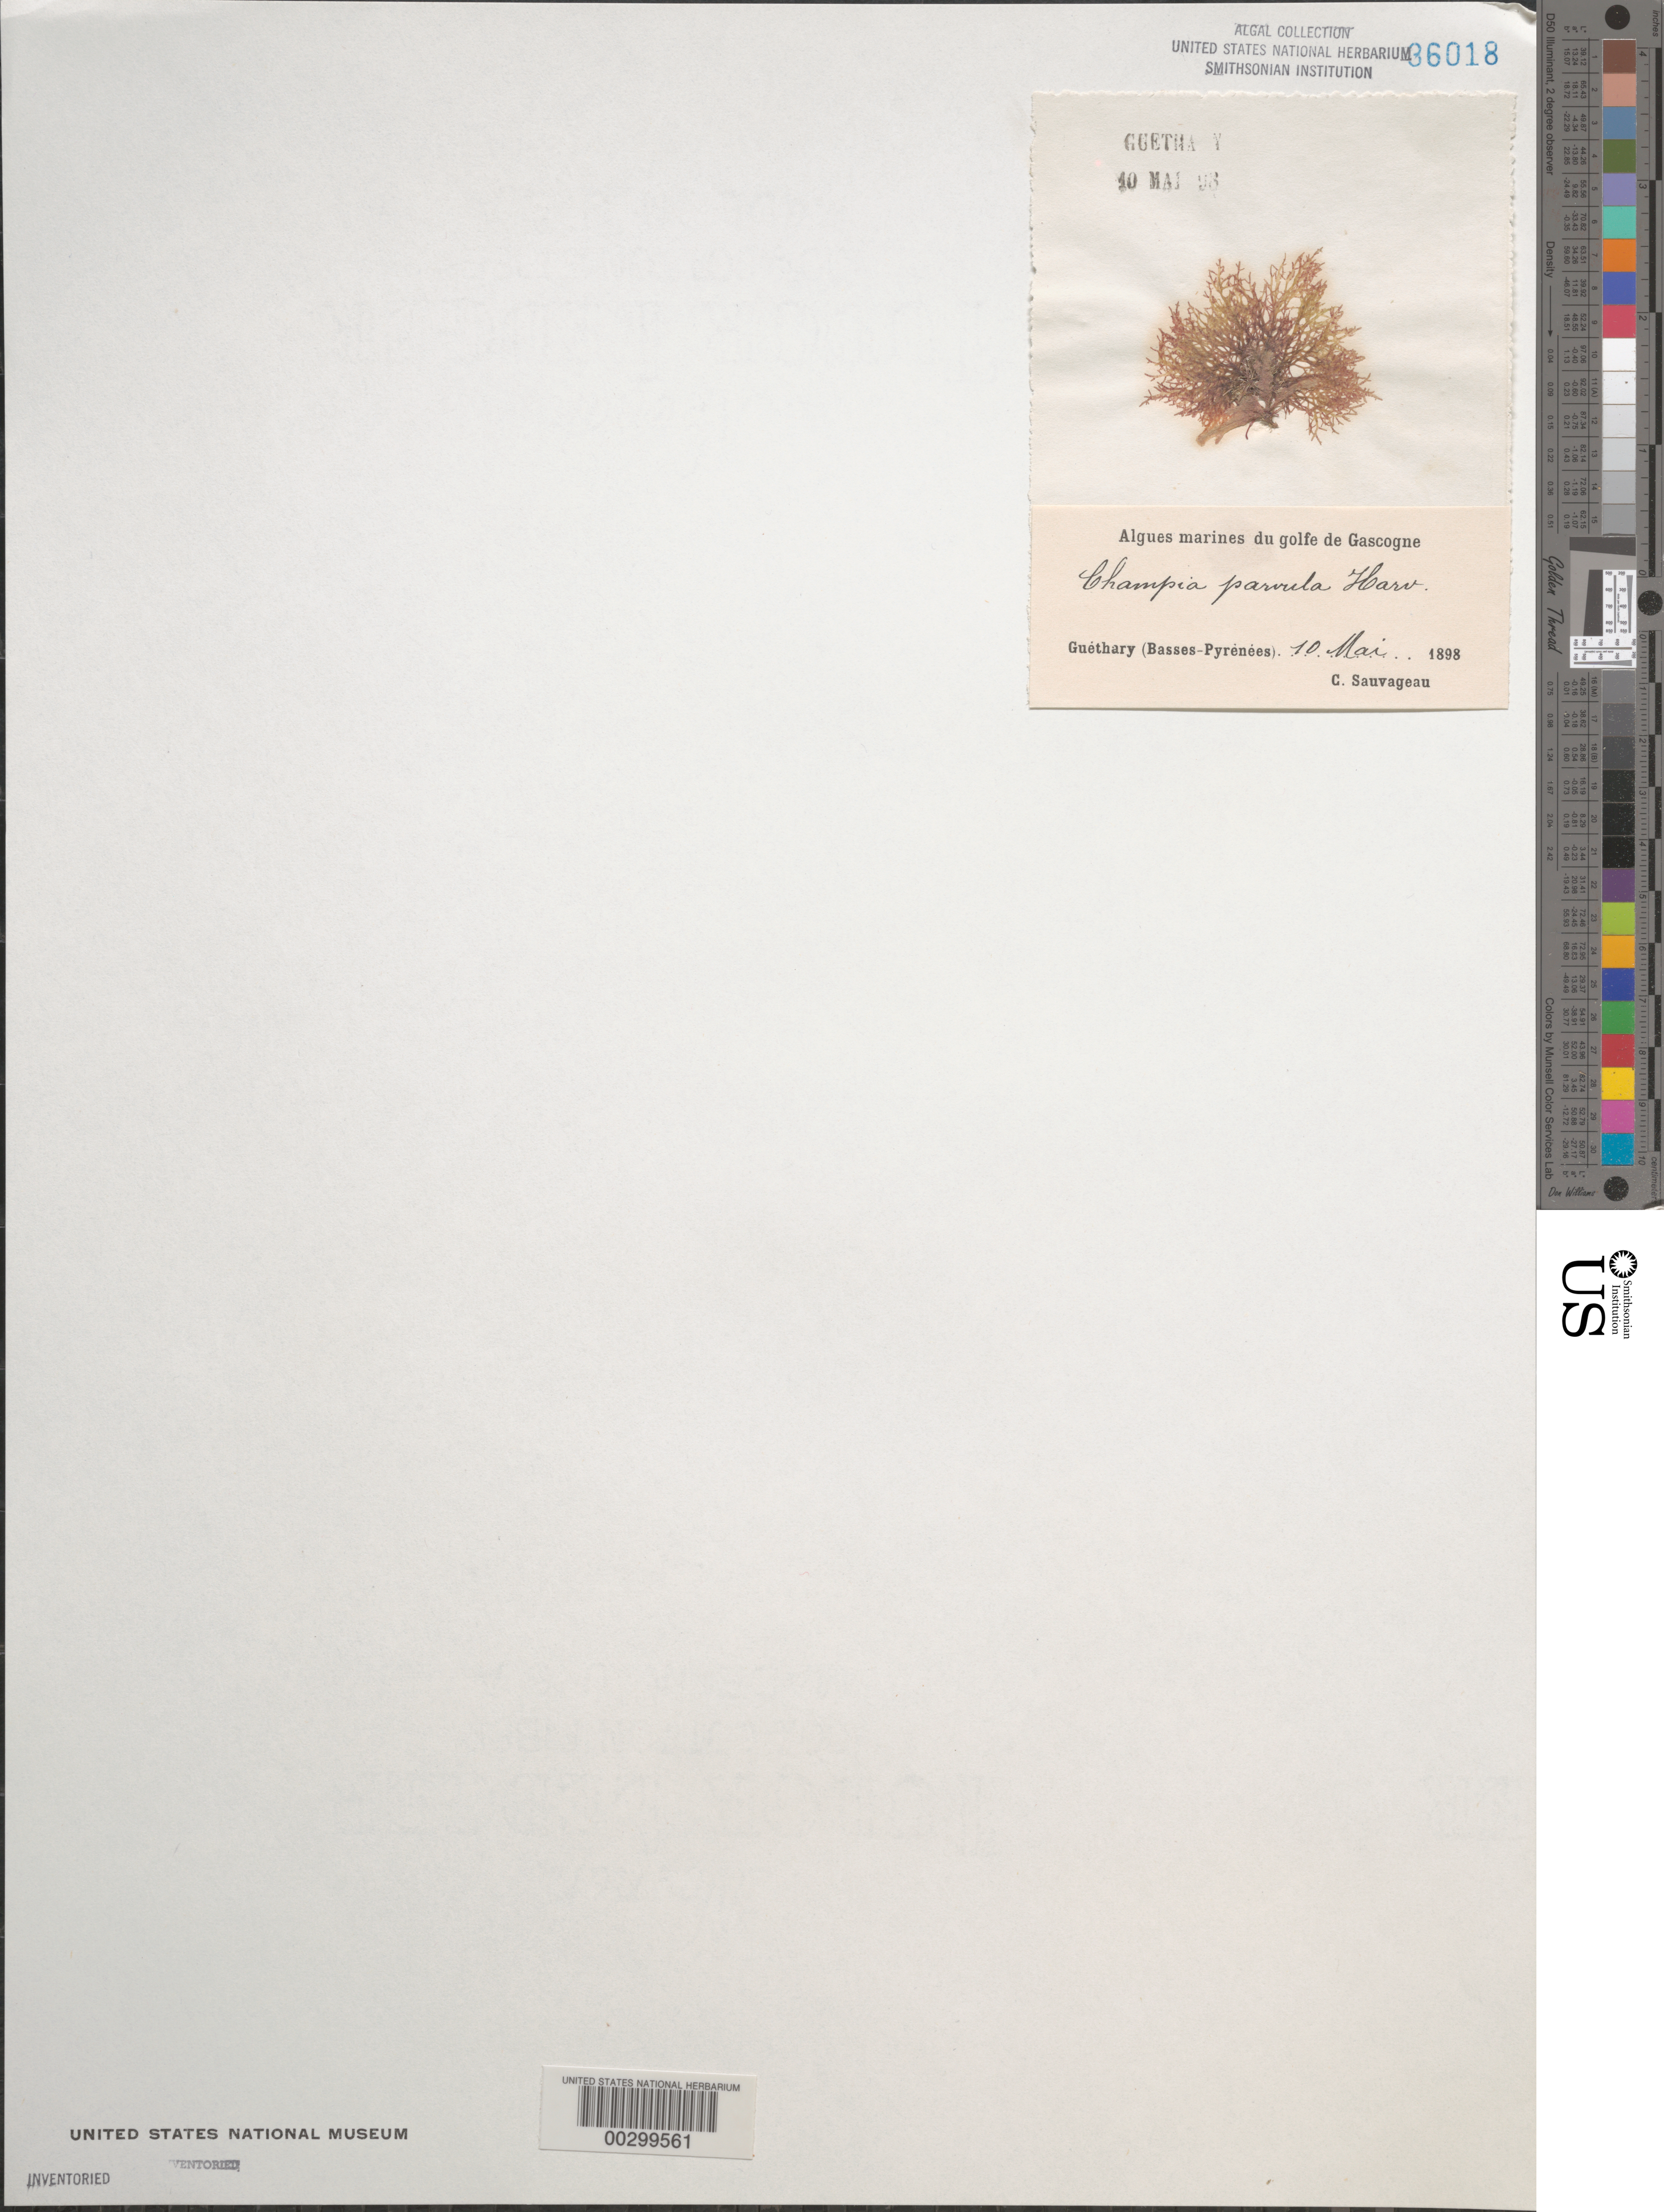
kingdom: Plantae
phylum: Rhodophyta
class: Florideophyceae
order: Rhodymeniales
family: Champiaceae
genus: Champia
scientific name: Champia parvula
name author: (C. Agardh) Harv.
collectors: C. F. Sauvageau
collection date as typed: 10 May 1898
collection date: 1898-05-10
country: France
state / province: Nouvelle-Aquitaine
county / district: Pyrénées-Atlantiques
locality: Guethary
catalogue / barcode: US 36018